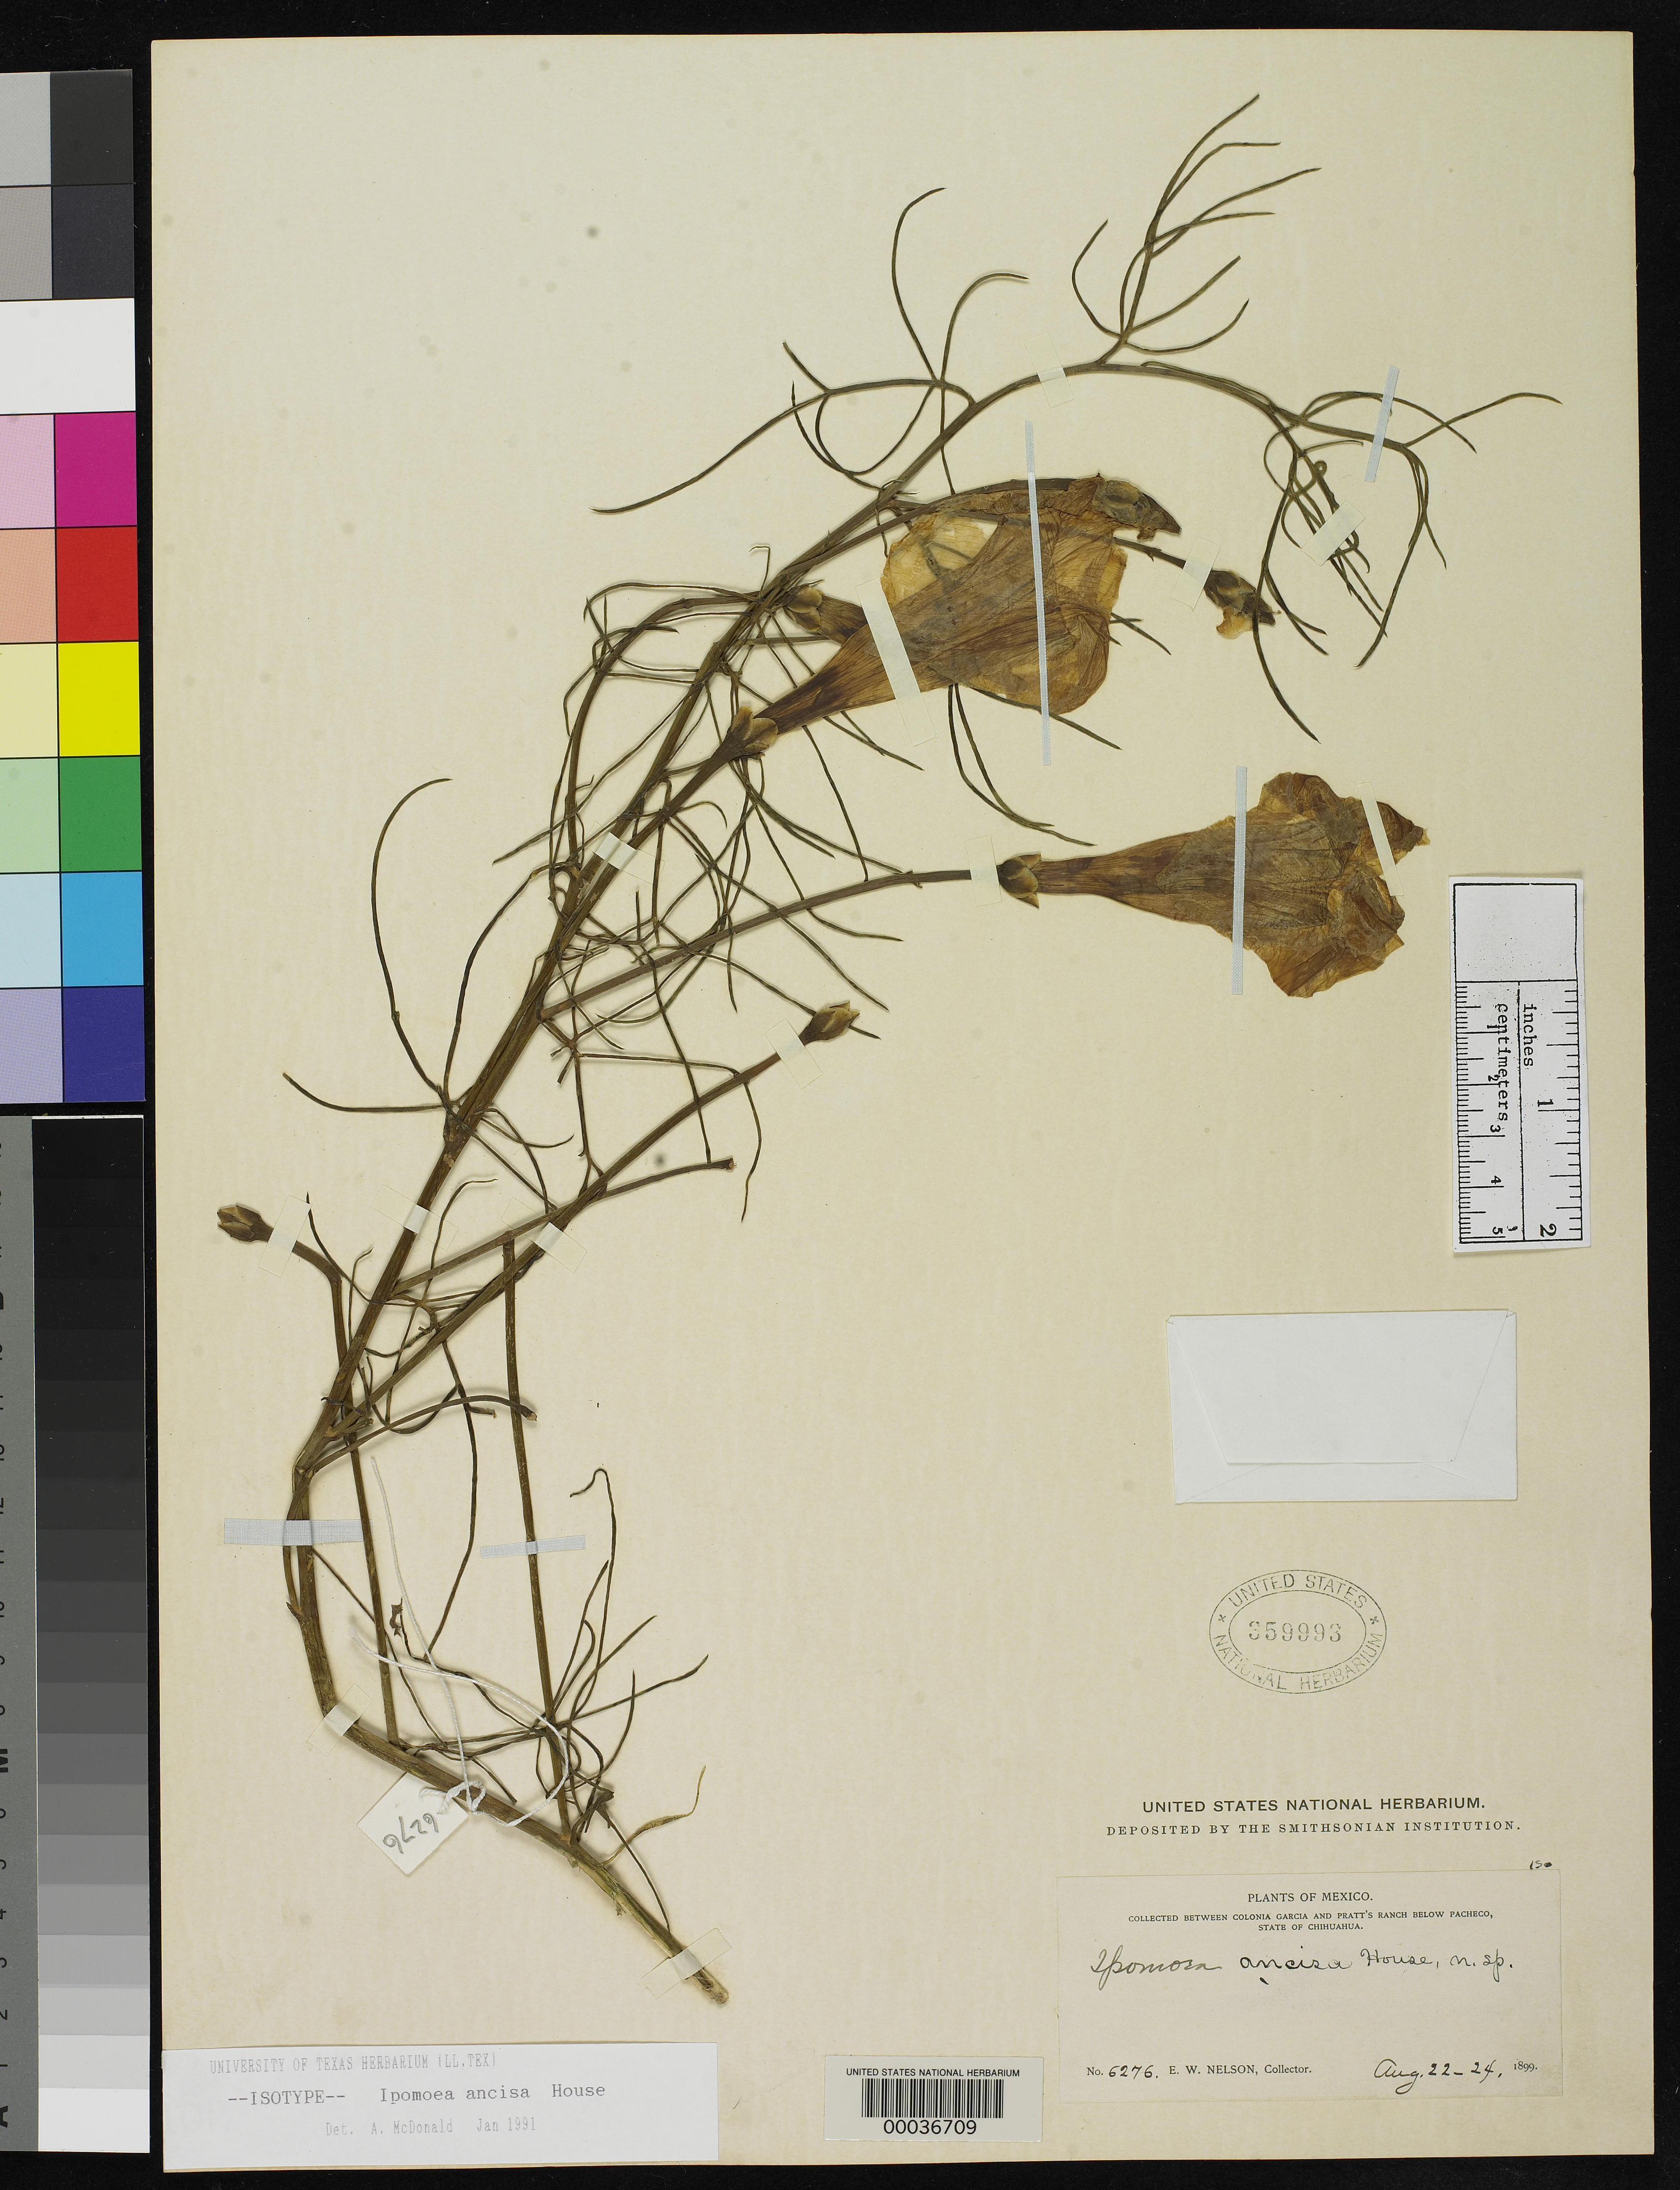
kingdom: Plantae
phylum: Tracheophyta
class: Magnoliopsida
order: Solanales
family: Convolvulaceae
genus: Ipomoea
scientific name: Ipomoea ancisa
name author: House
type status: Isotype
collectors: E. W. Nelson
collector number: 6276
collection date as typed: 22 Aug 1899 to 24 Aug 1899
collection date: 1899-08-22/1899-08-24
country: Mexico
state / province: Chihuahua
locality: Between Colonia Garcia and Pratt's Ranch, below Pacheco.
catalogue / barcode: US 359993